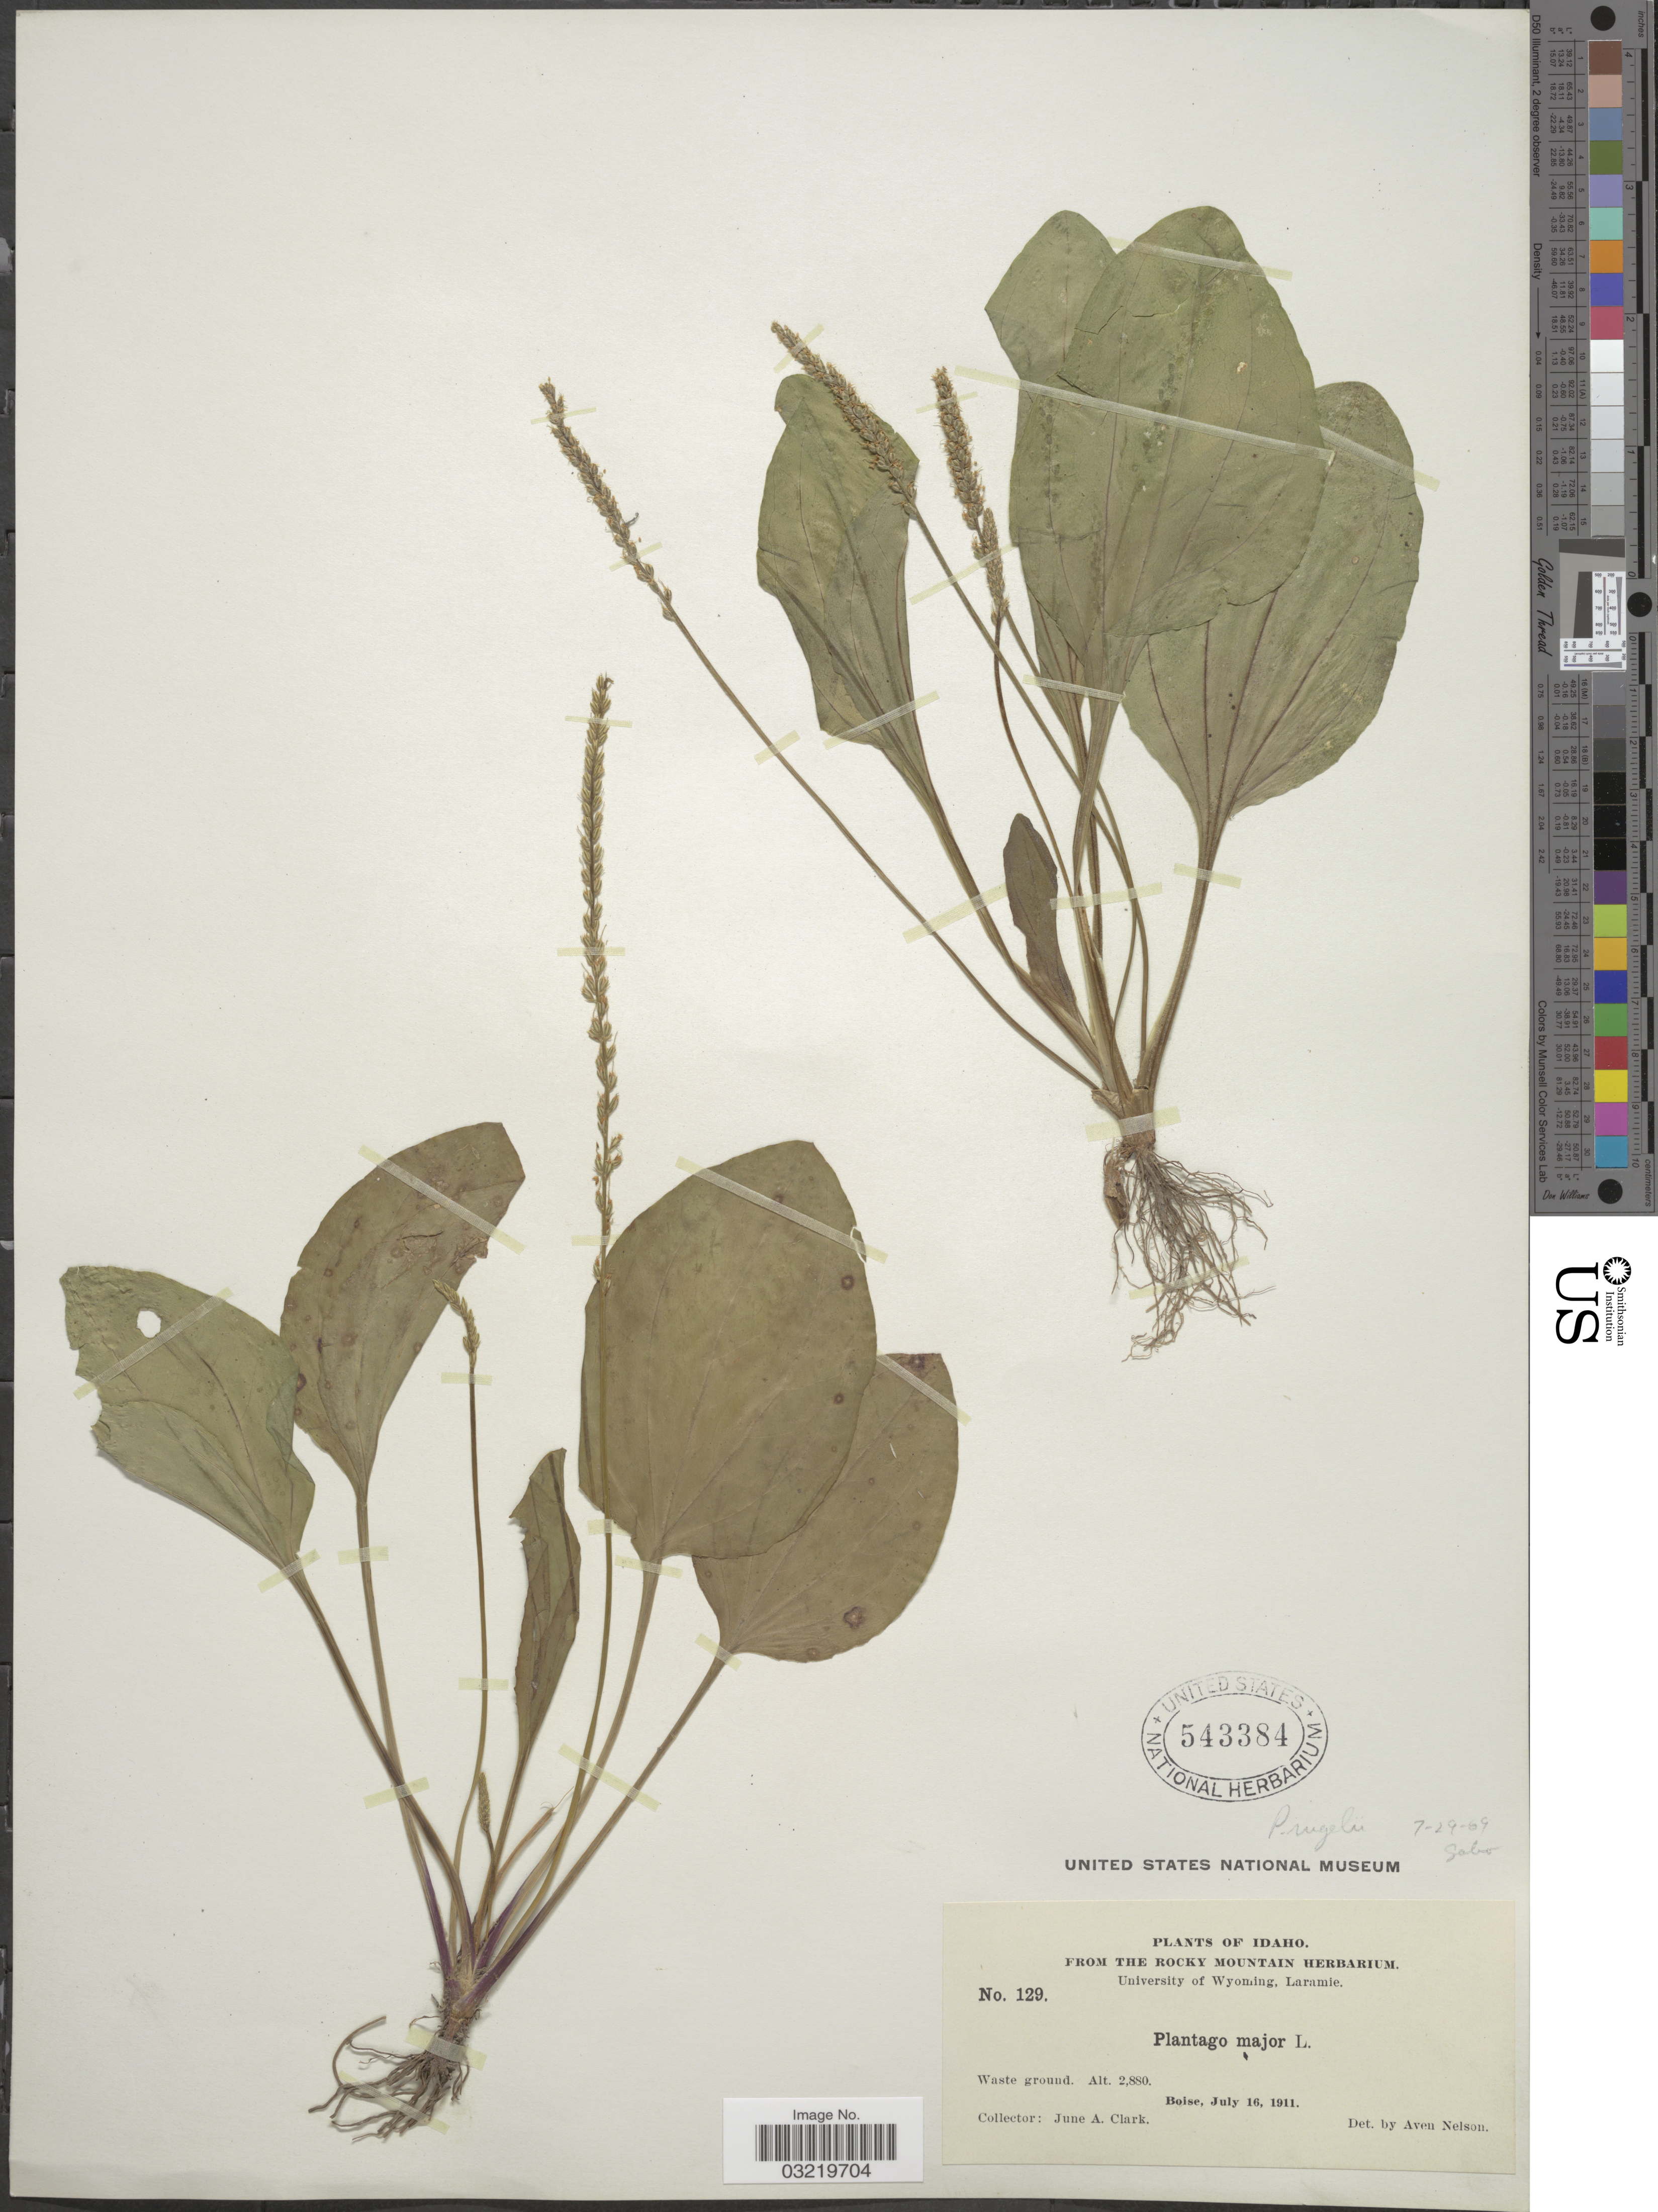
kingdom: Plantae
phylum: Tracheophyta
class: Magnoliopsida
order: Lamiales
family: Plantaginaceae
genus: Plantago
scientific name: Plantago rugelii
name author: Decne.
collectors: J. A. Clark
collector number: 129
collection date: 1911-07-16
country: United States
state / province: Idaho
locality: Boise.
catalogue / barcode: US 543384